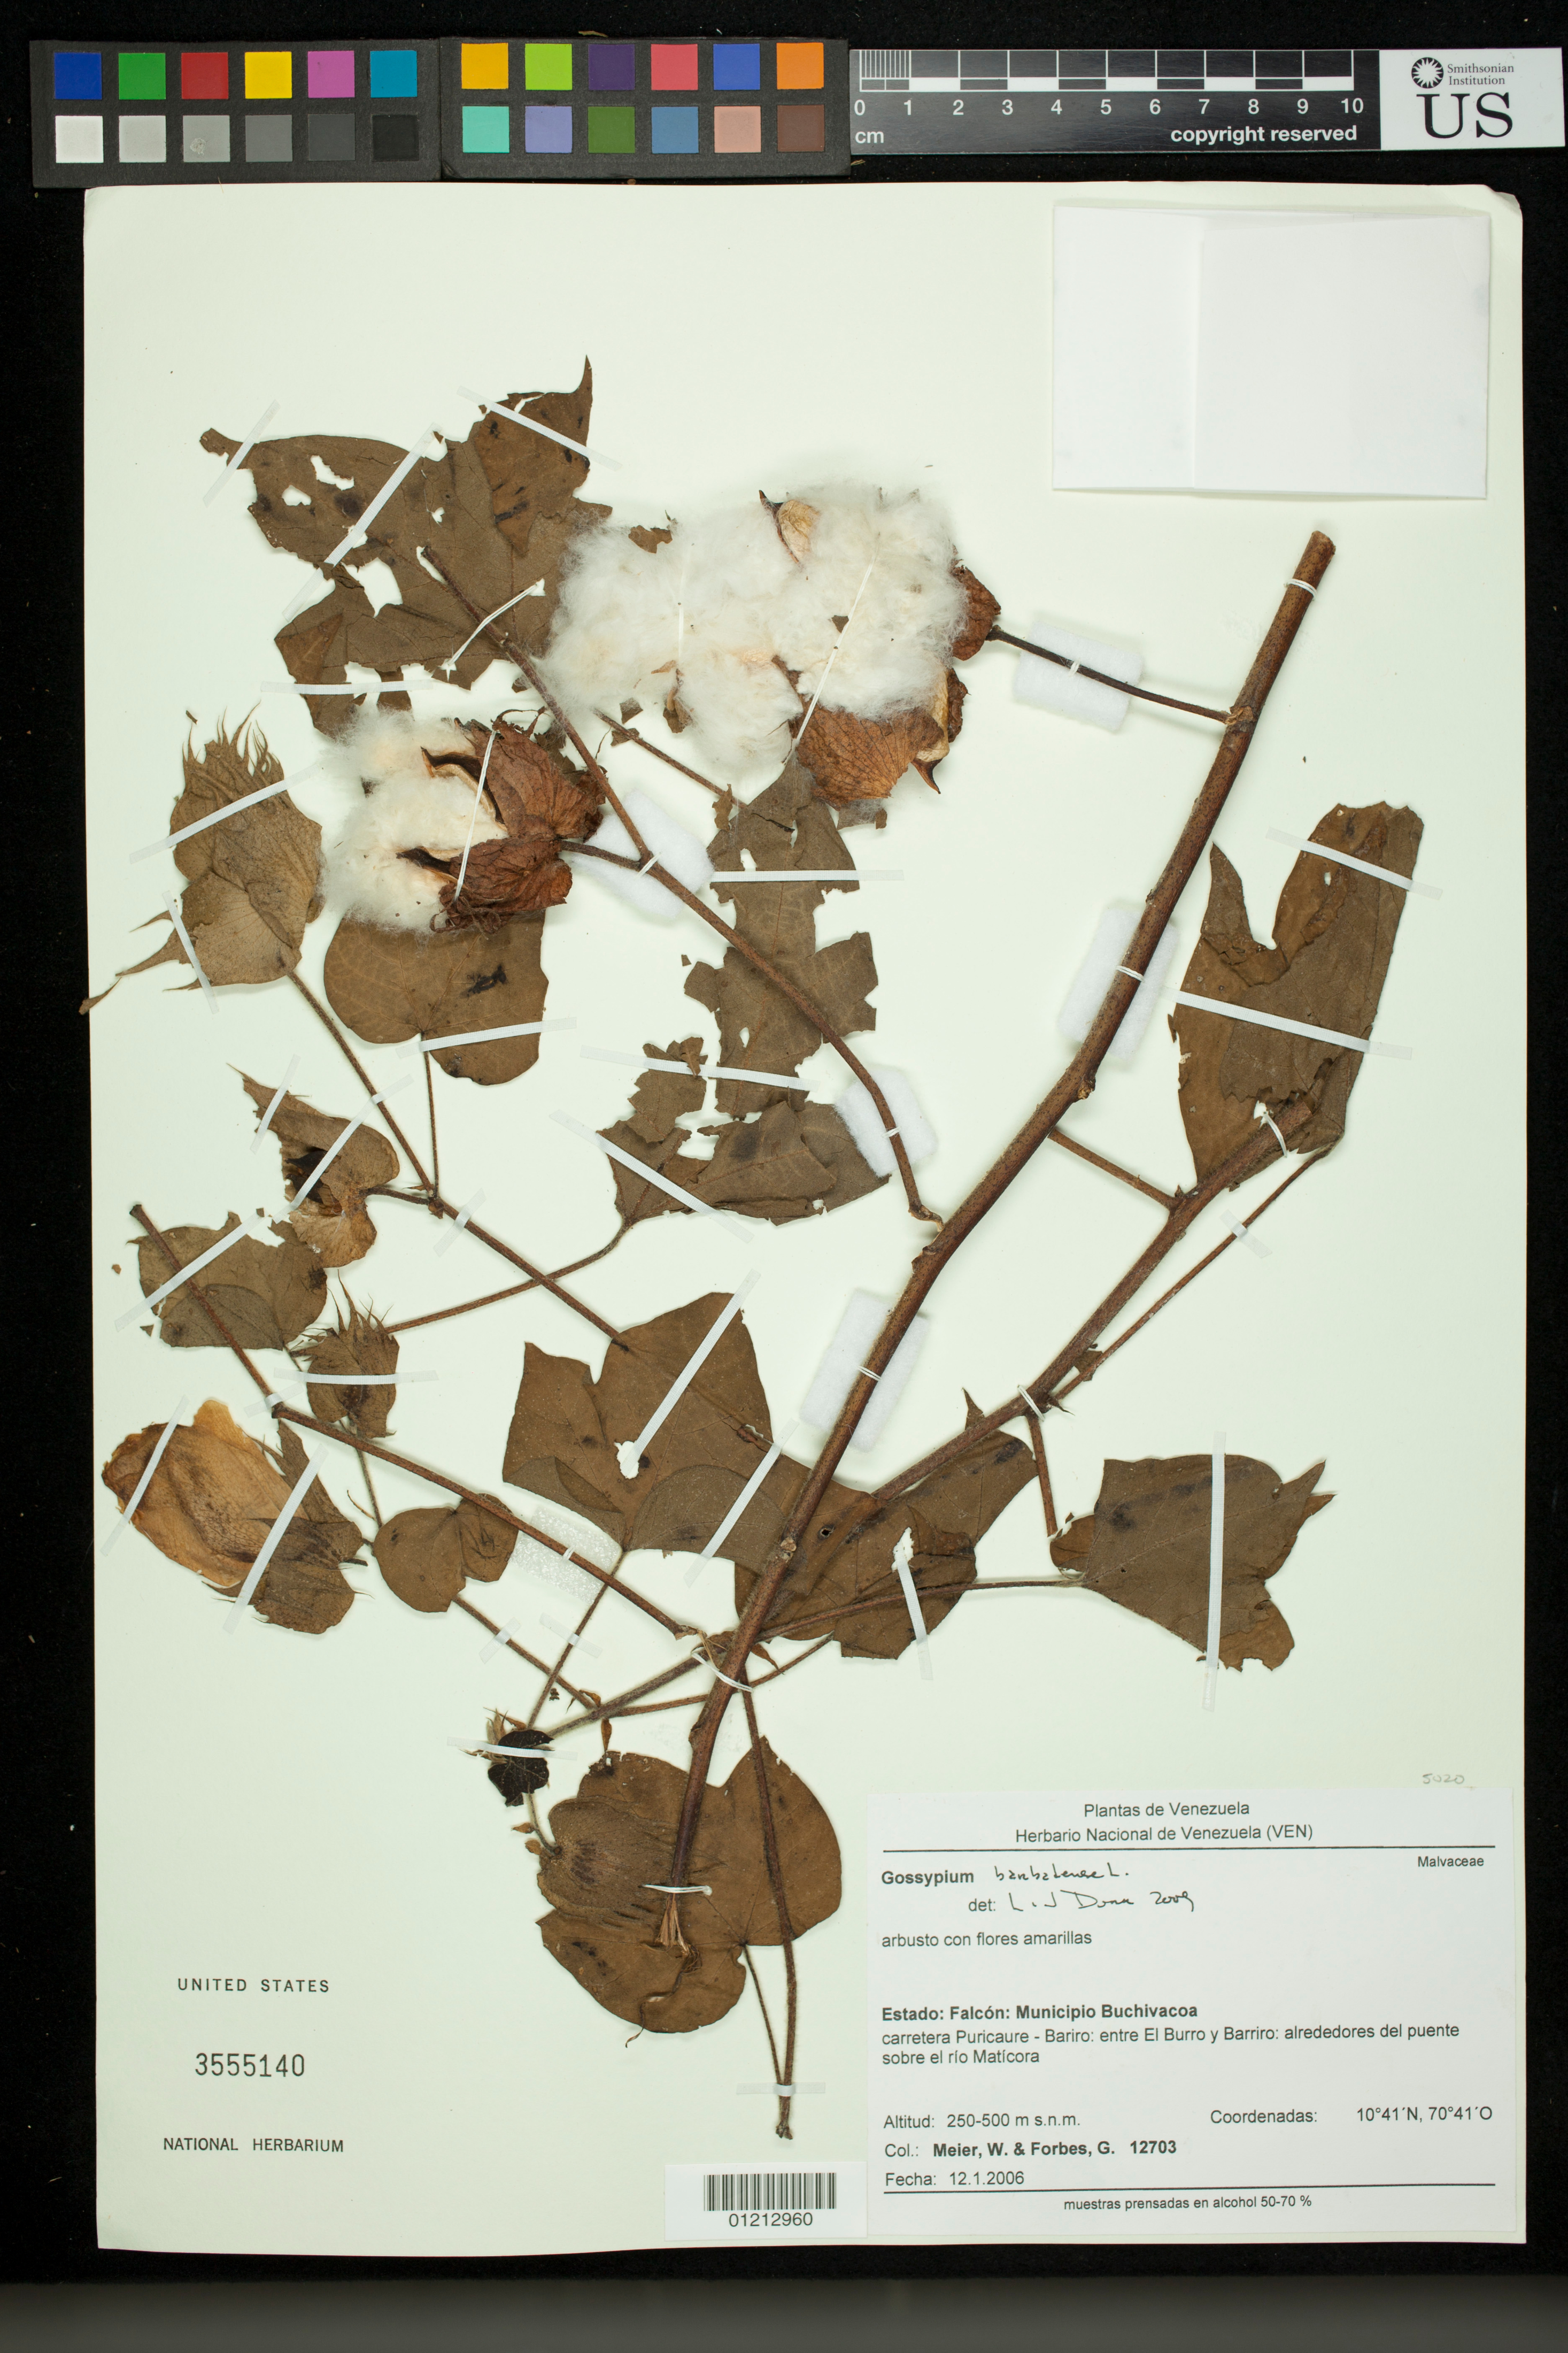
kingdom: Plantae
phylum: Tracheophyta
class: Magnoliopsida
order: Malvales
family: Malvaceae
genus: Gossypium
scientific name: Gossypium barbadense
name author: L.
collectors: W. Meier & G. Forbes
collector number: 12703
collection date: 2006-01-12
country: Venezuela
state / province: Falcón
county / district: Buchivacoa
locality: Carretera Puricaure-Bariro: entre El Burro y Barriro: alrededores del puente sobre el Rio Matacora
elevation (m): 250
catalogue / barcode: US 3555140